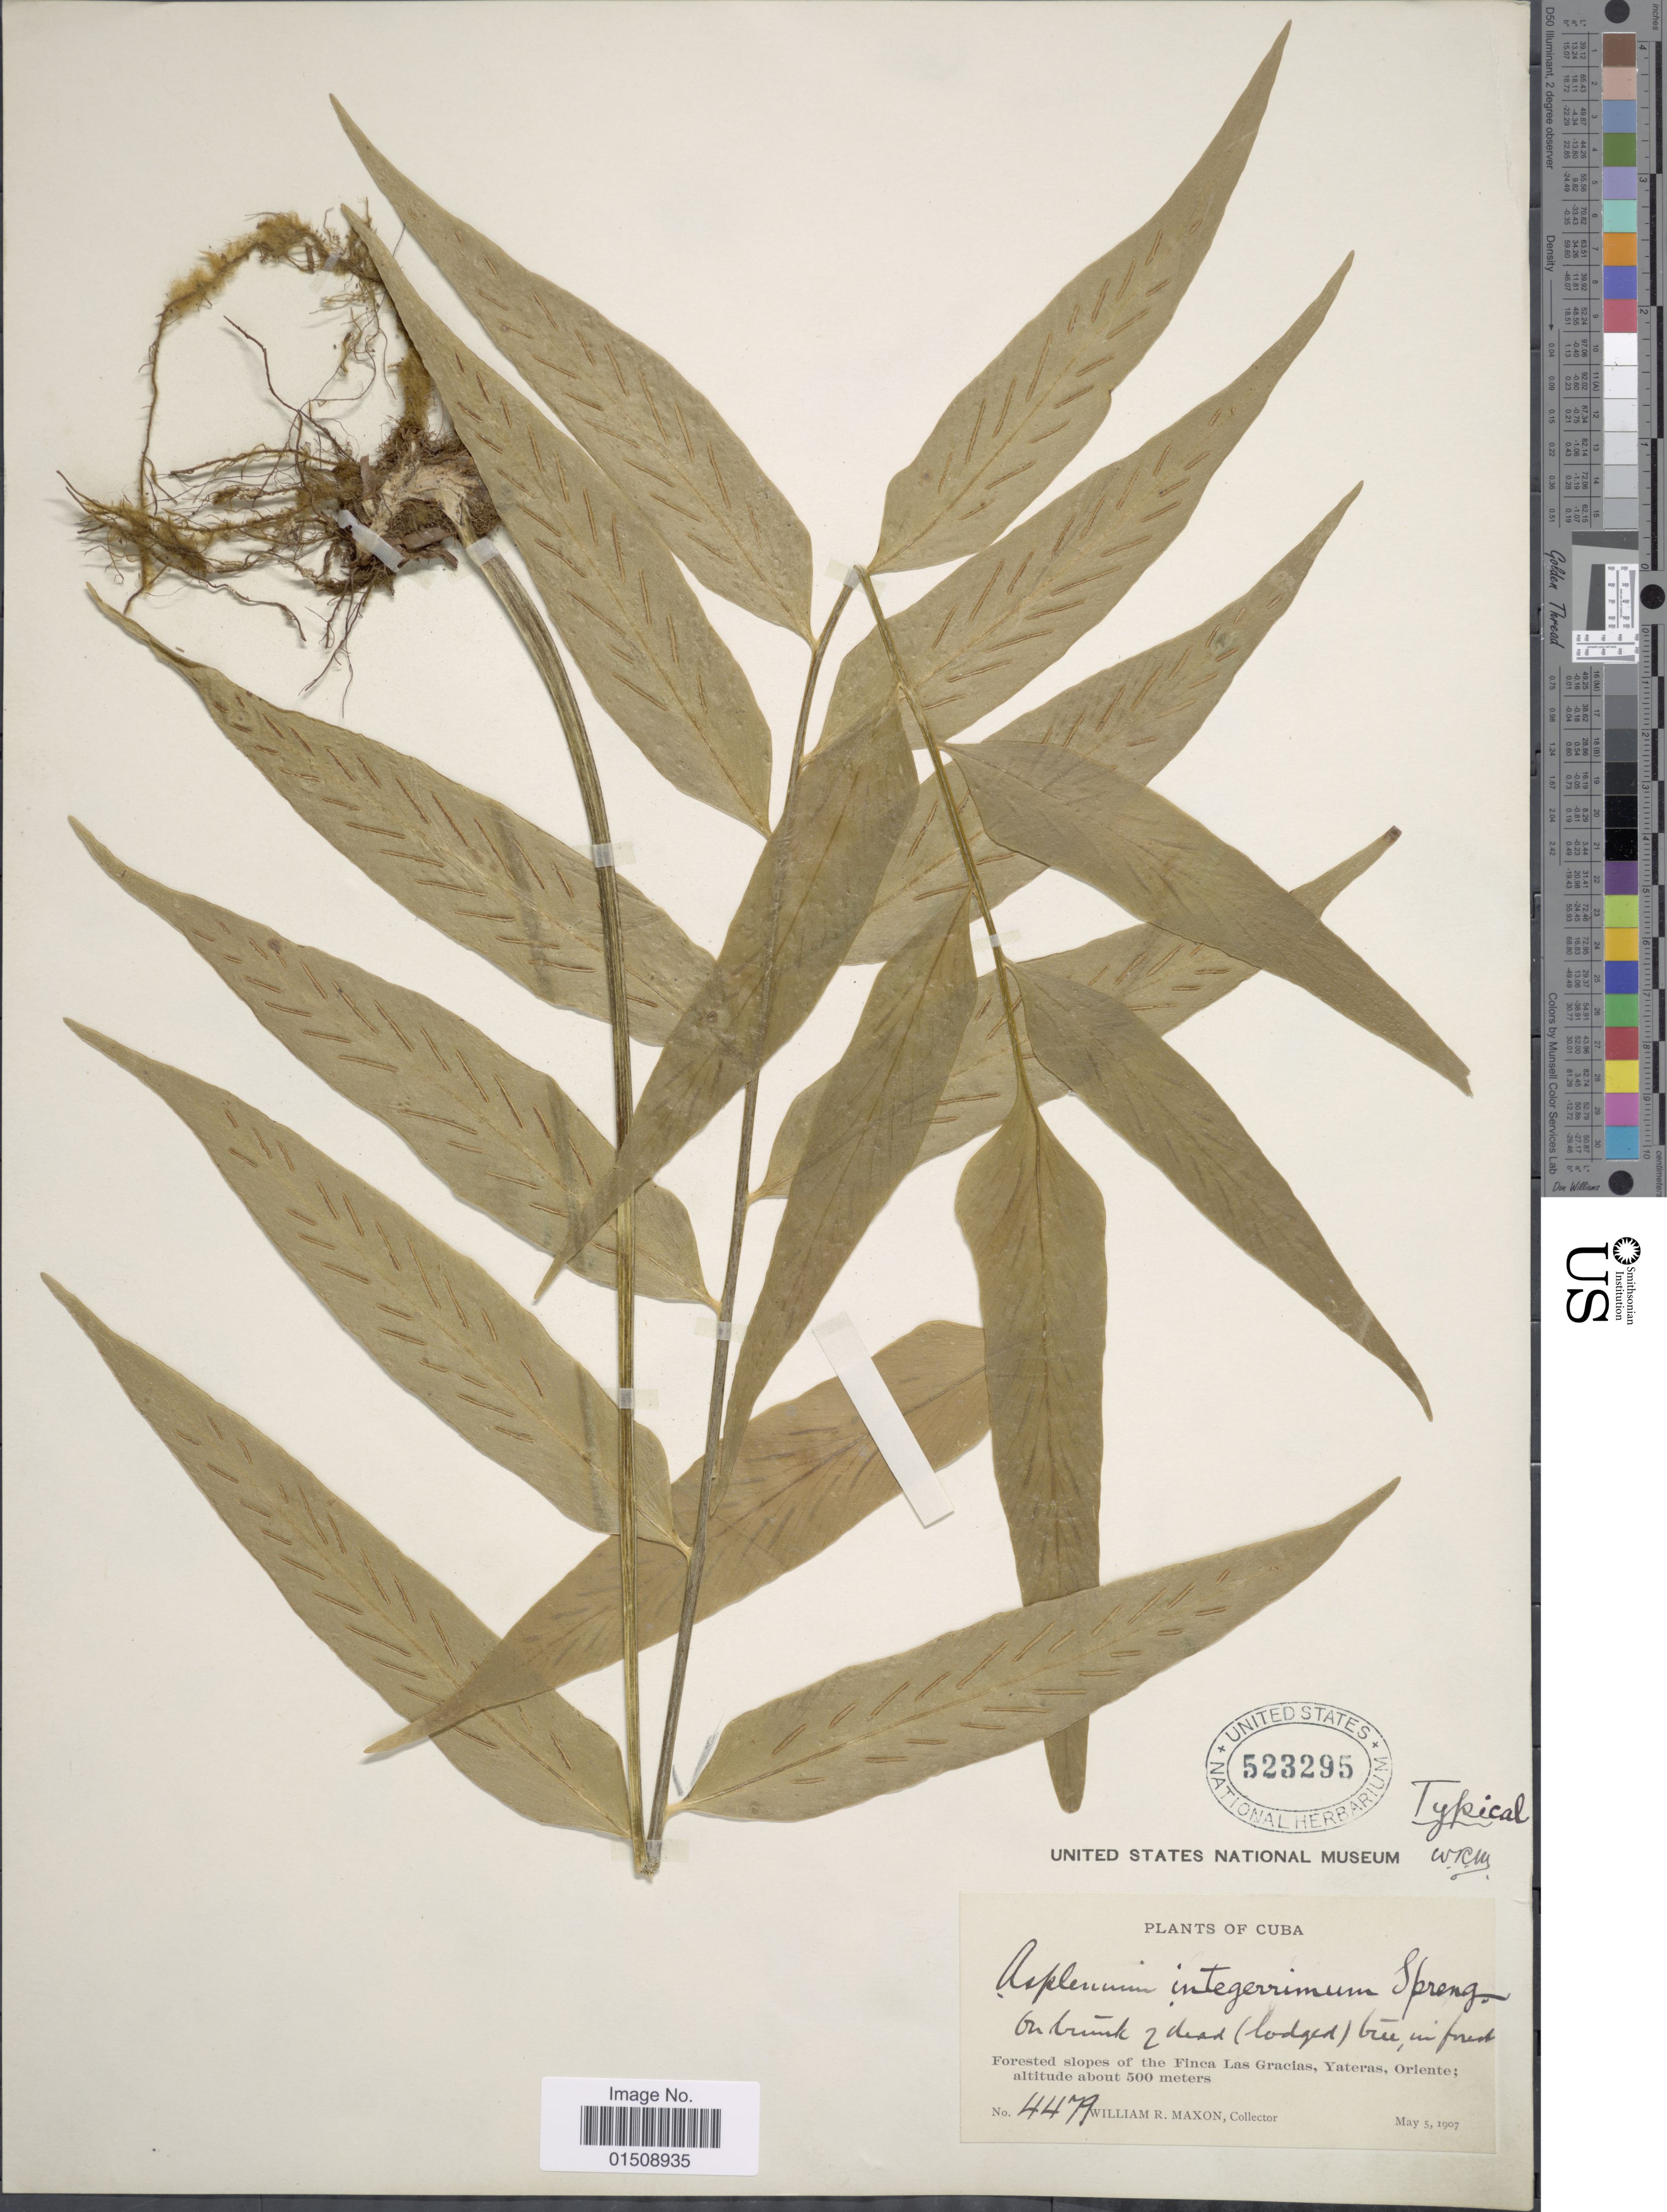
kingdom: Plantae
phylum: Tracheophyta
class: Polypodiopsida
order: Polypodiales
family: Aspleniaceae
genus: Asplenium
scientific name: Asplenium juglandifolium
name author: Lam.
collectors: W. R. Maxon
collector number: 4479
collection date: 1907-05-05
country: Cuba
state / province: Oriente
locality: Forested slopes of the Finca Las Gracias, Yateras, Oriente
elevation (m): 500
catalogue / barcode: US 523295